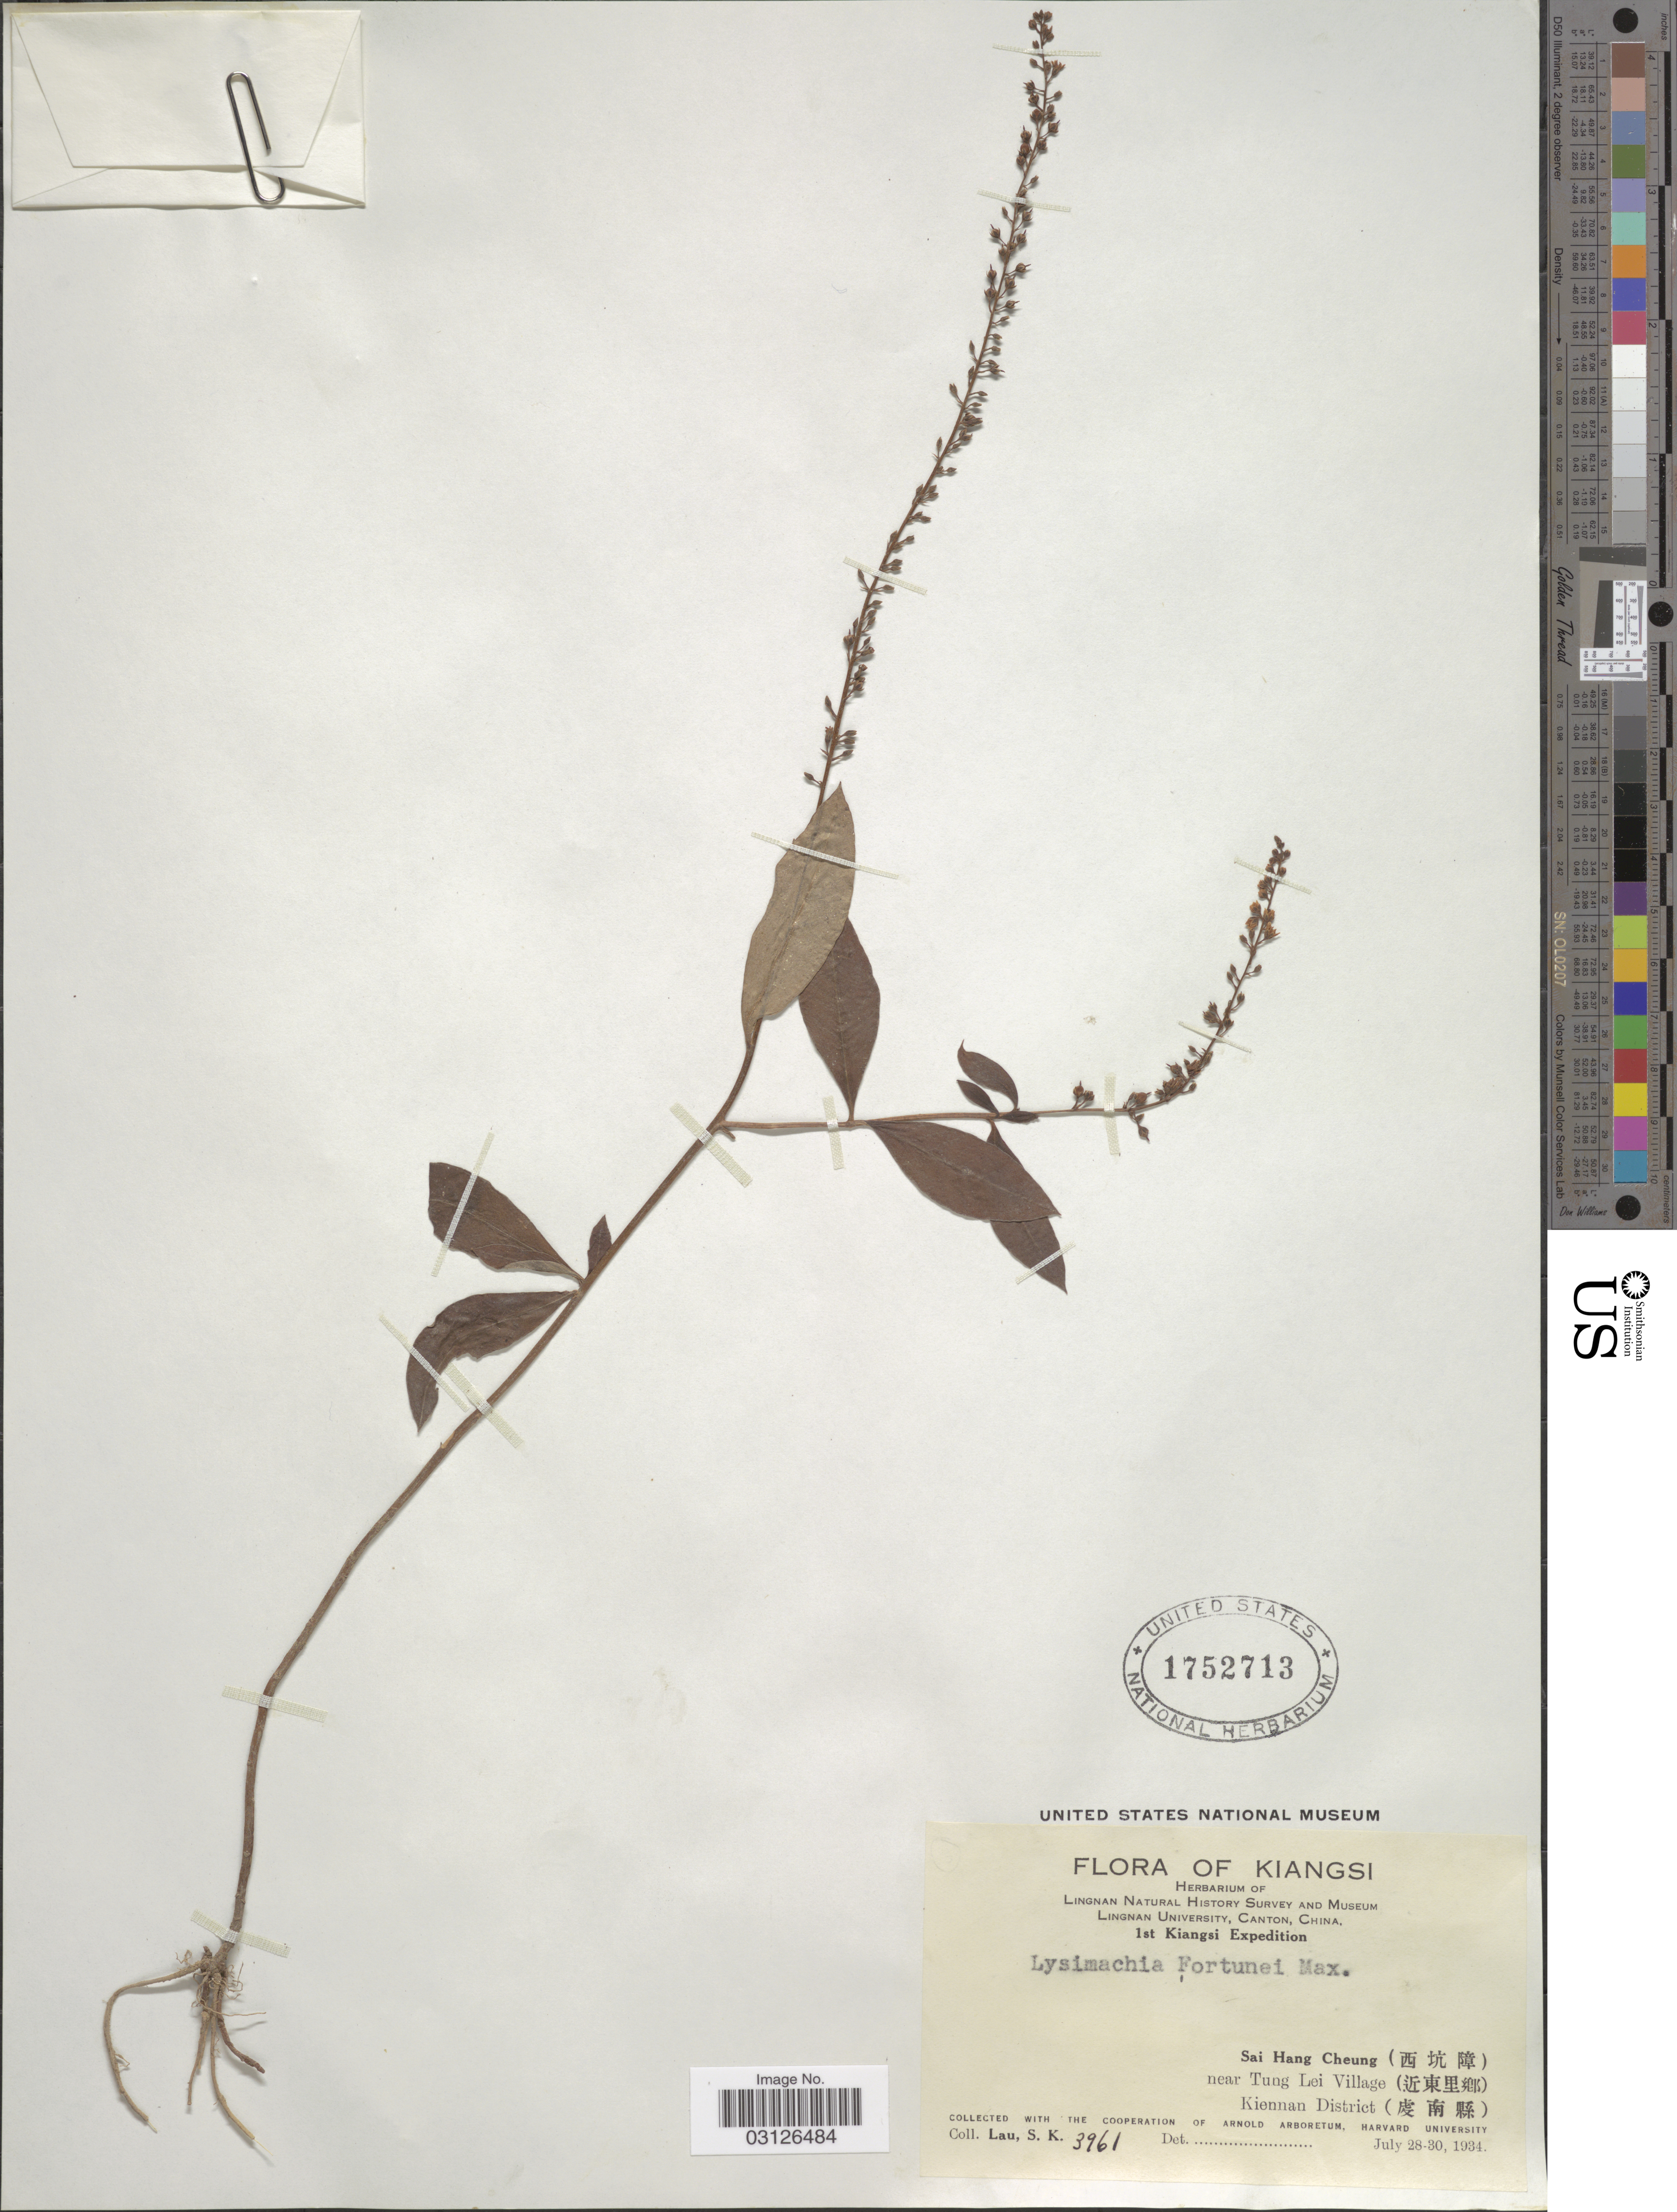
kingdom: Plantae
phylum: Tracheophyta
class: Magnoliopsida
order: Ericales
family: Primulaceae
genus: Lysimachia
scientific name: Lysimachia fortunei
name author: Maxim.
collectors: S. K. Lau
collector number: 3961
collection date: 1934-07-28/1934-07-30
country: China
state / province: Jiangxi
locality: Sai Hang Cheung. Near Tung Lei Village. Kiennan District. Kiangsi.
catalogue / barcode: US 1752713